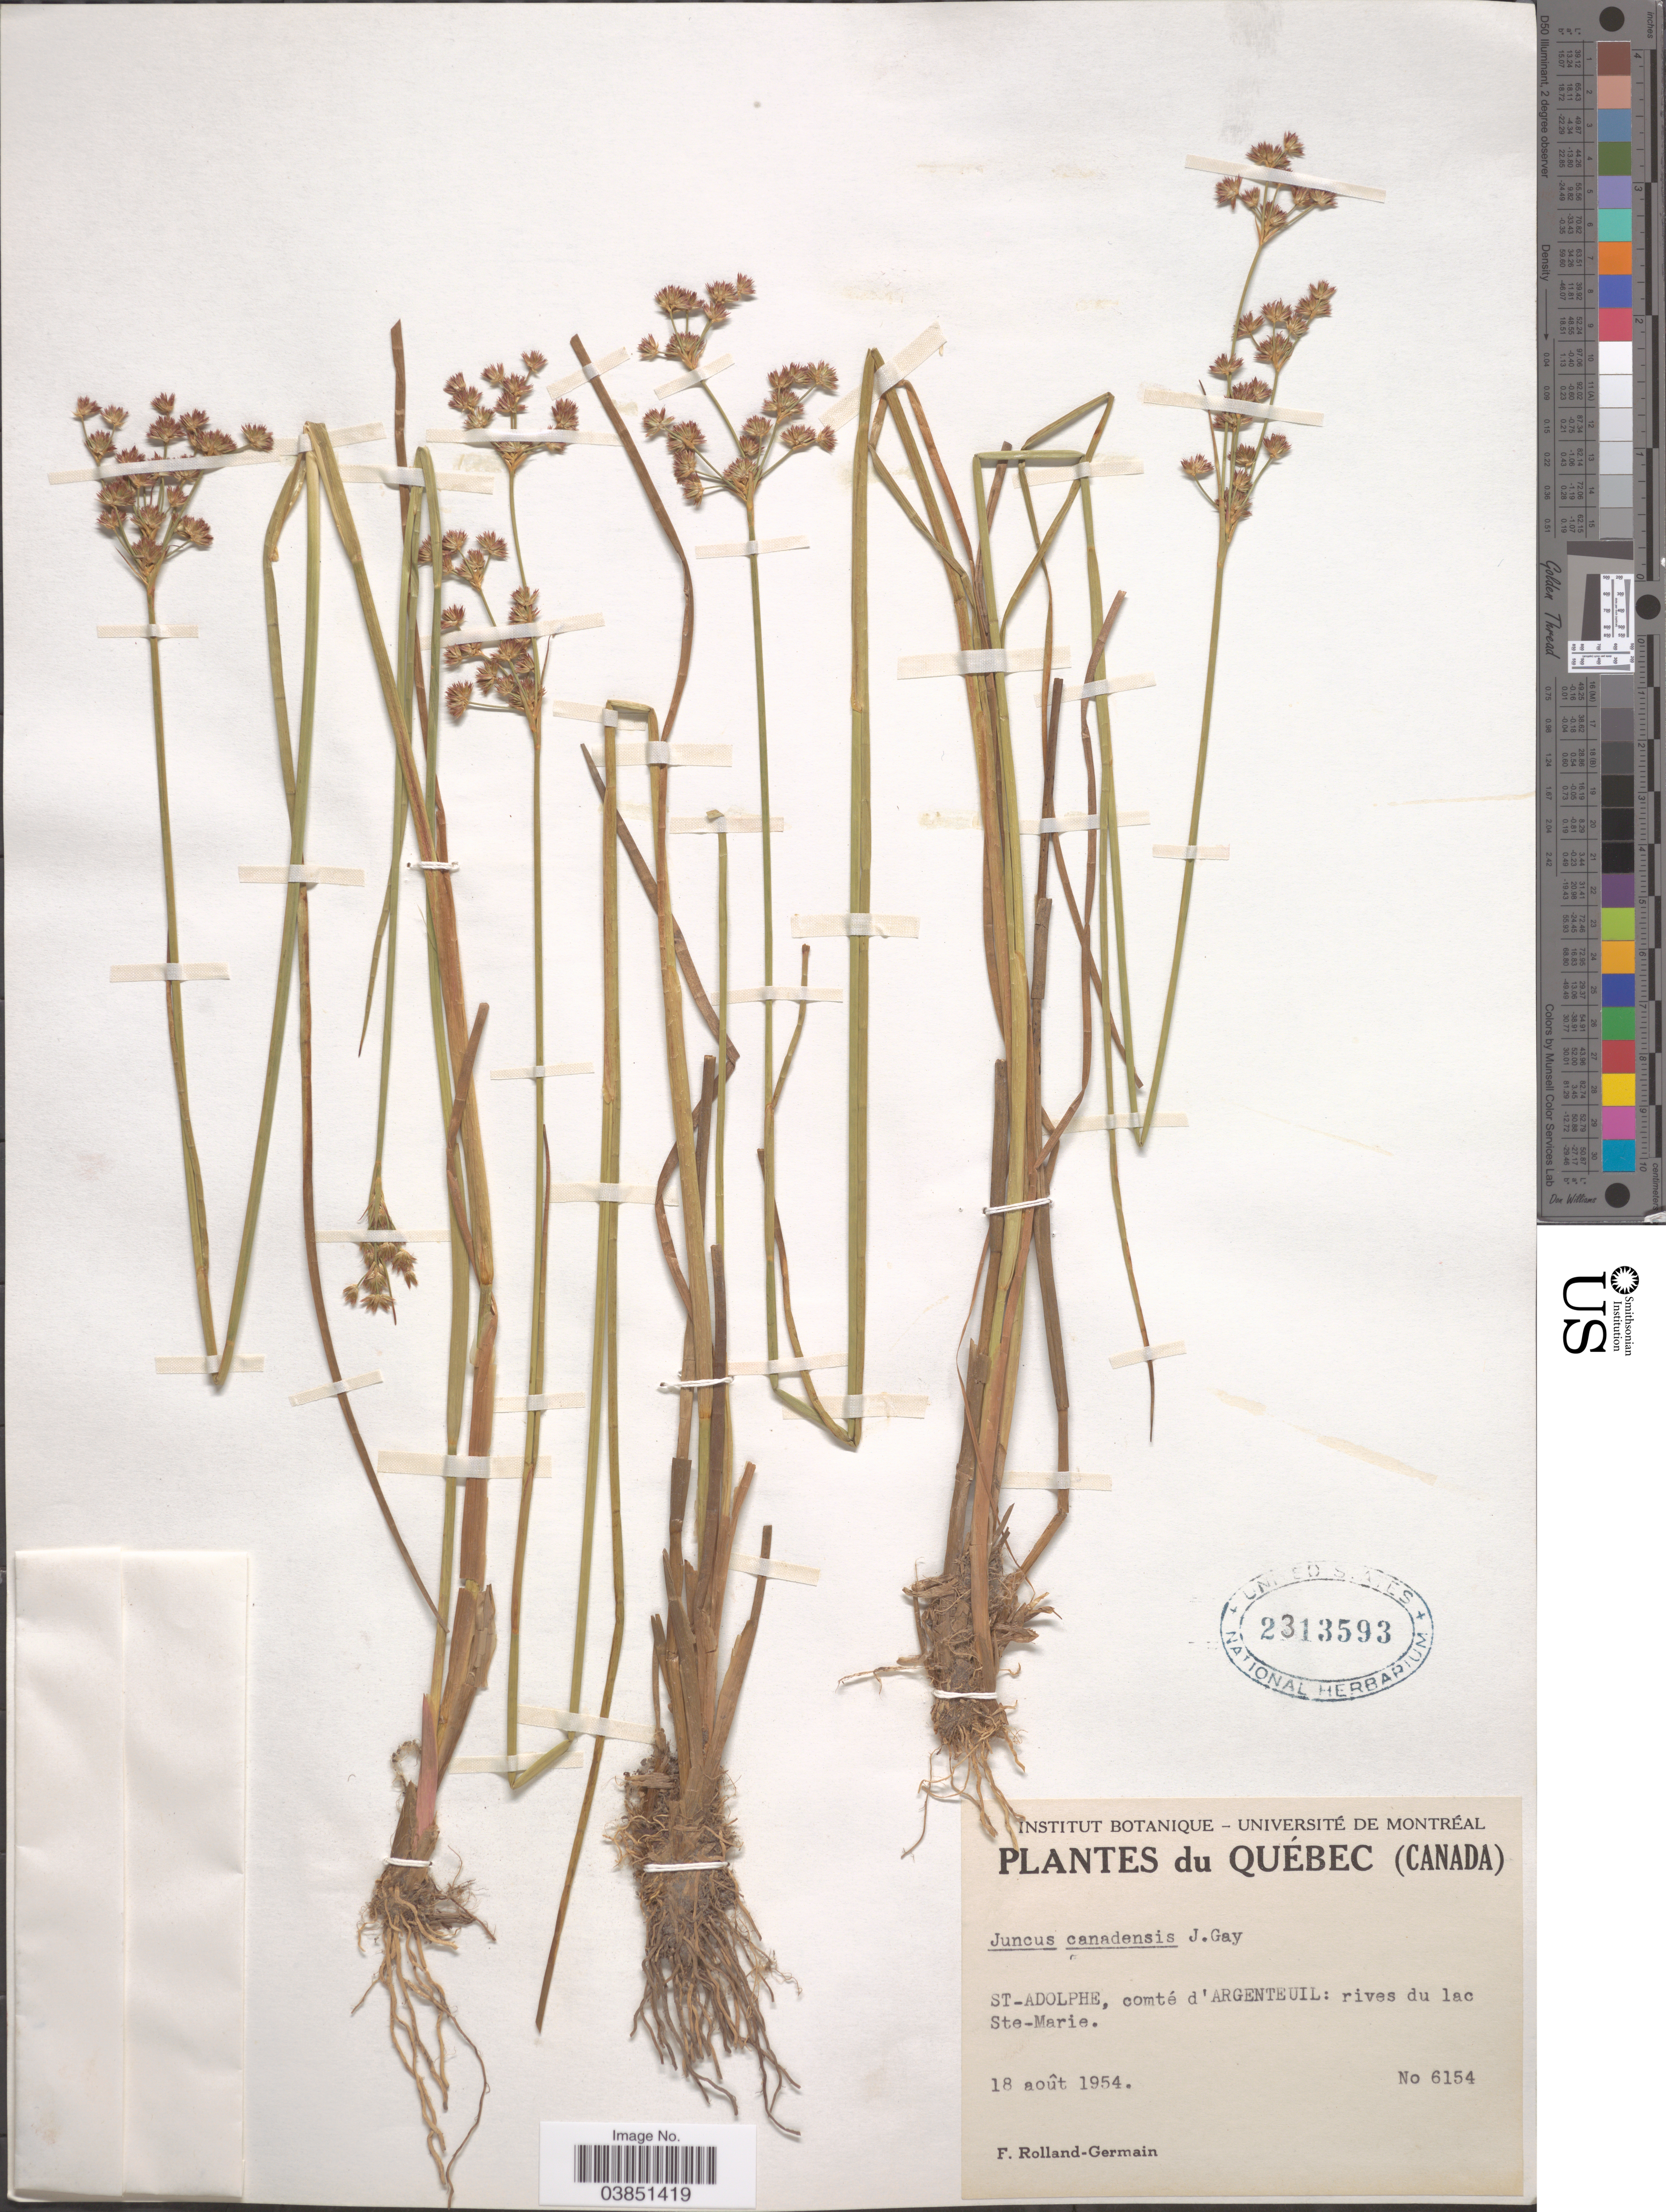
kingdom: Plantae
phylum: Tracheophyta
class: Liliopsida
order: Poales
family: Juncaceae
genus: Juncus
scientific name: Juncus canadensis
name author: J. Gay ex Laharpe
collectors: Rolland-Germain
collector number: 6154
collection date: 1954-08-18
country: Canada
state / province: Quebec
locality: St-Adolphe, comté d'Argenteuil: rives du lac Ste-Marie.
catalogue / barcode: US 2313593